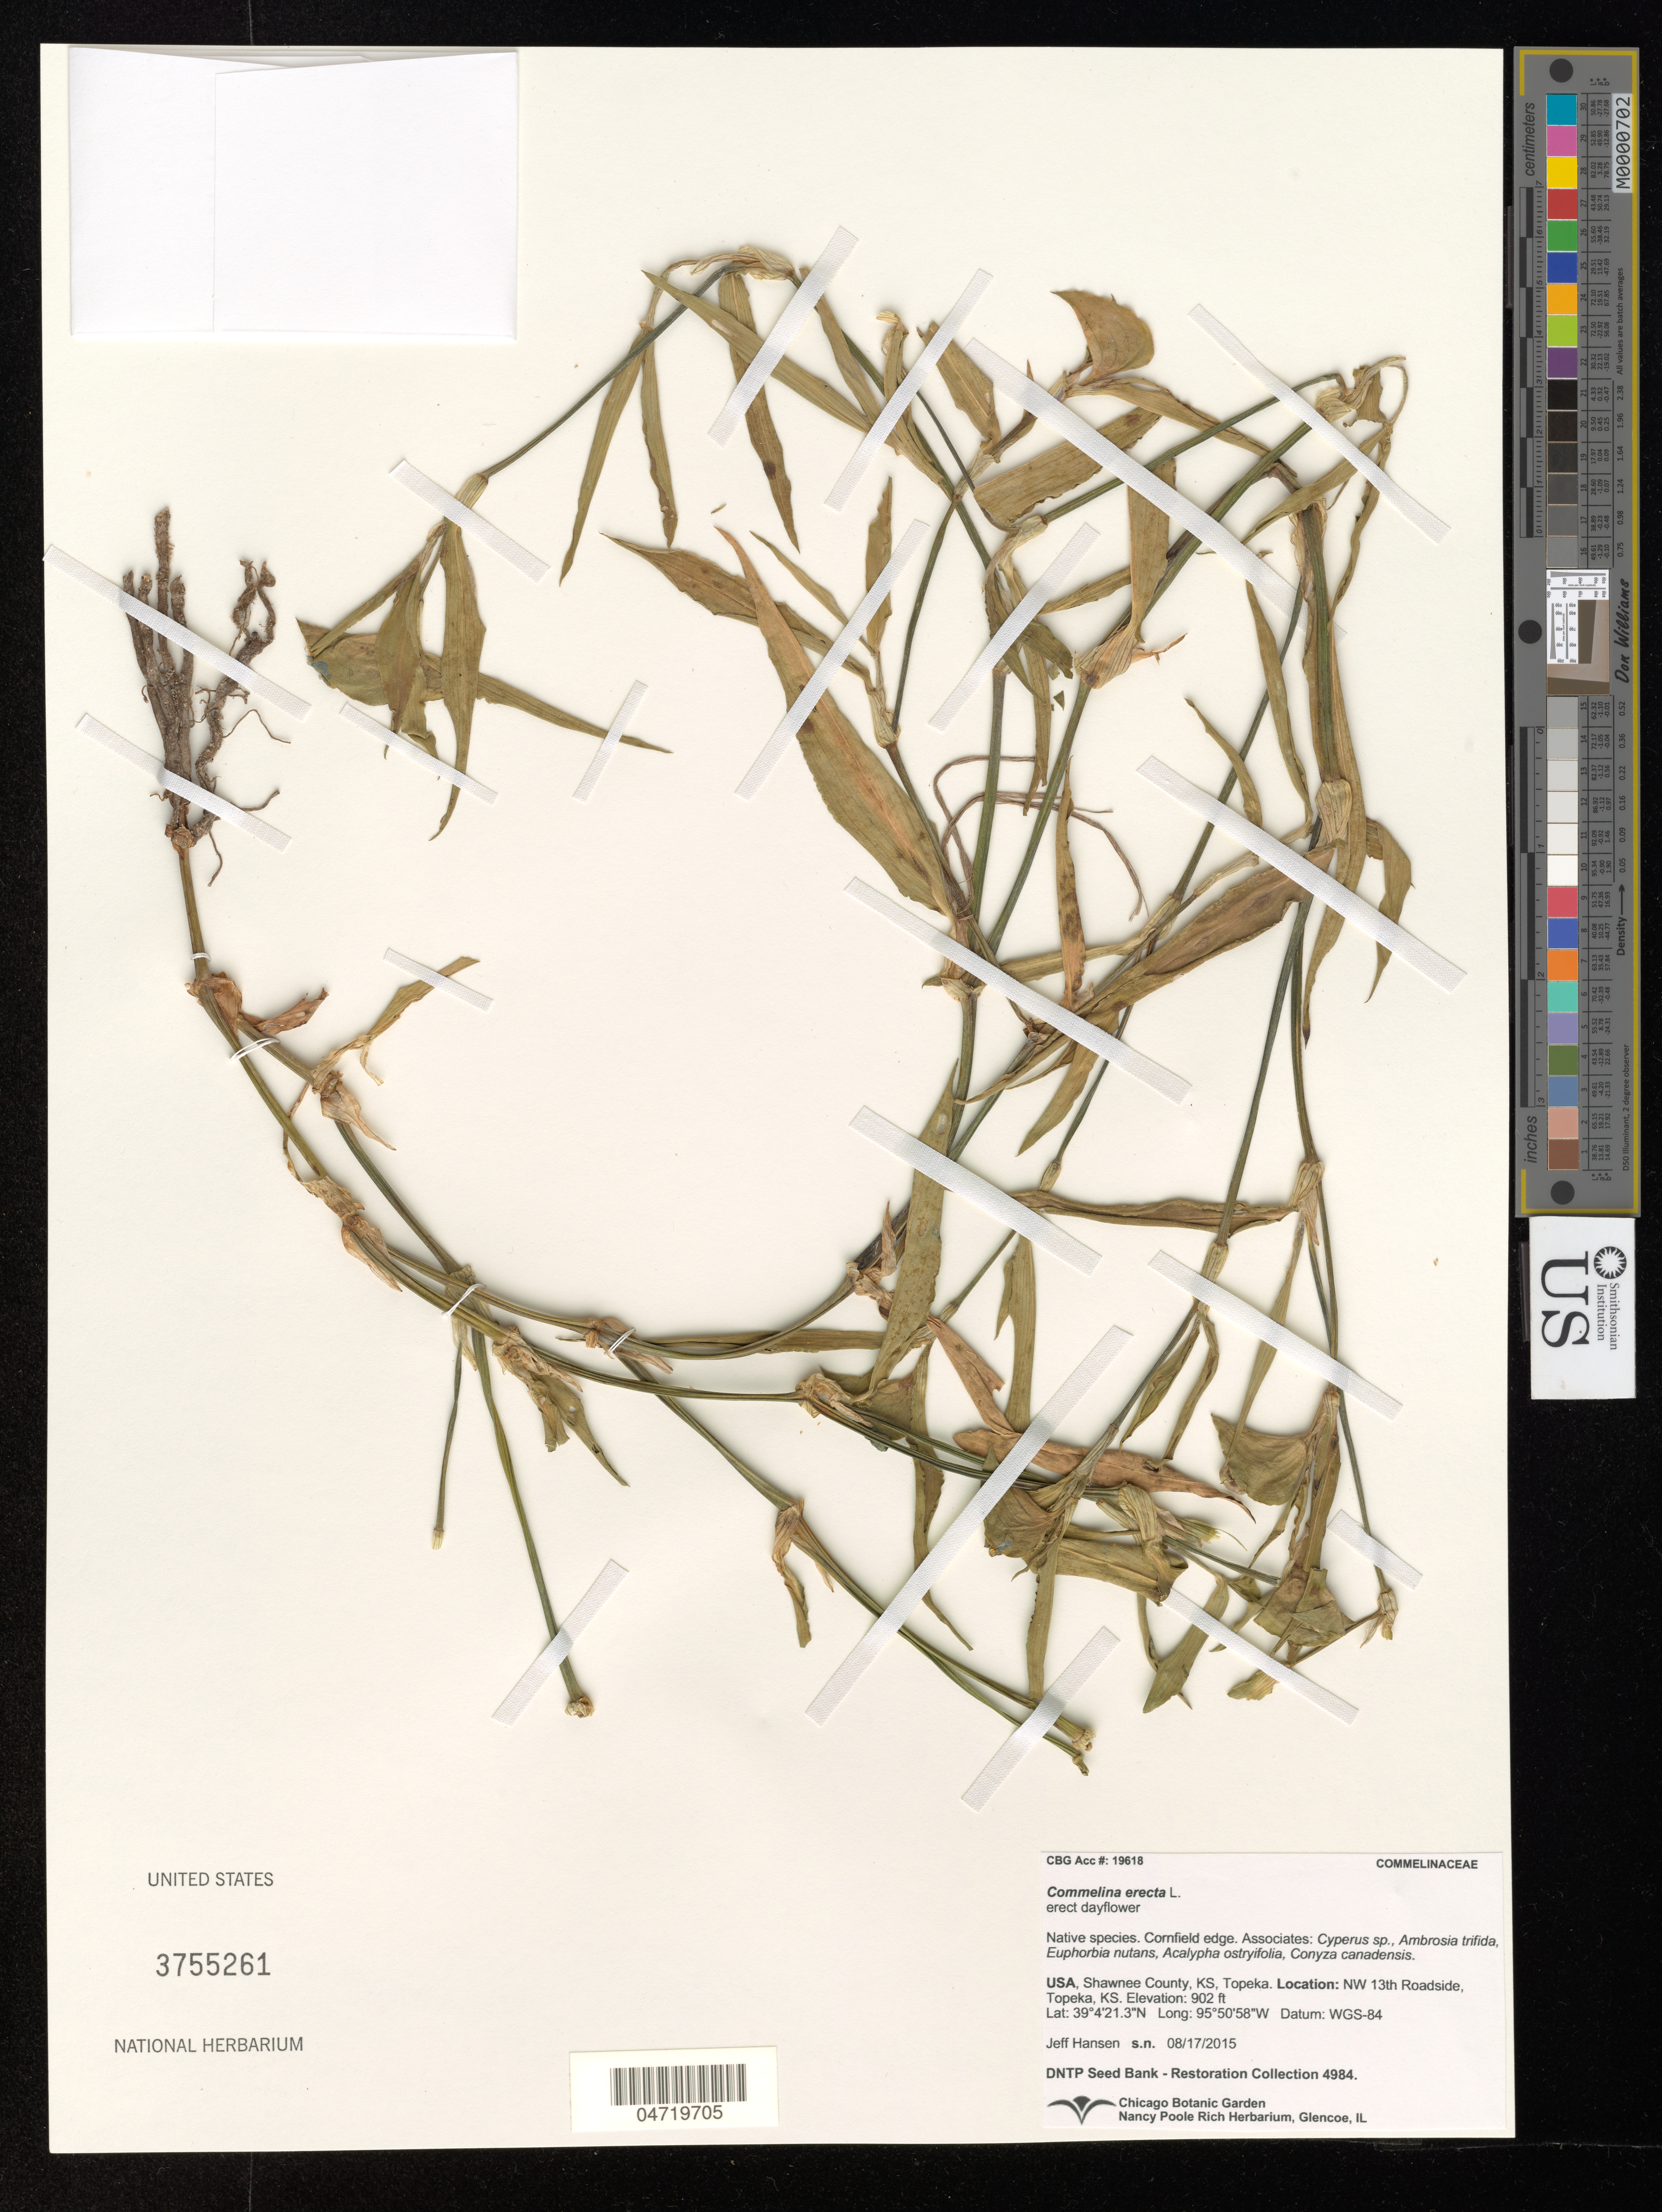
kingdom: Plantae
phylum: Tracheophyta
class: Liliopsida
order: Commelinales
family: Commelinaceae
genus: Commelina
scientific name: Commelina erecta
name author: L.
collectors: J. Hansen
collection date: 2015-08-17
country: United States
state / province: Kansas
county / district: Shawnee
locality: Shawnee County, KS, Topeka. NW 13th Roadside, Topeka, KS.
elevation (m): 275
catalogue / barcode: US 3755261